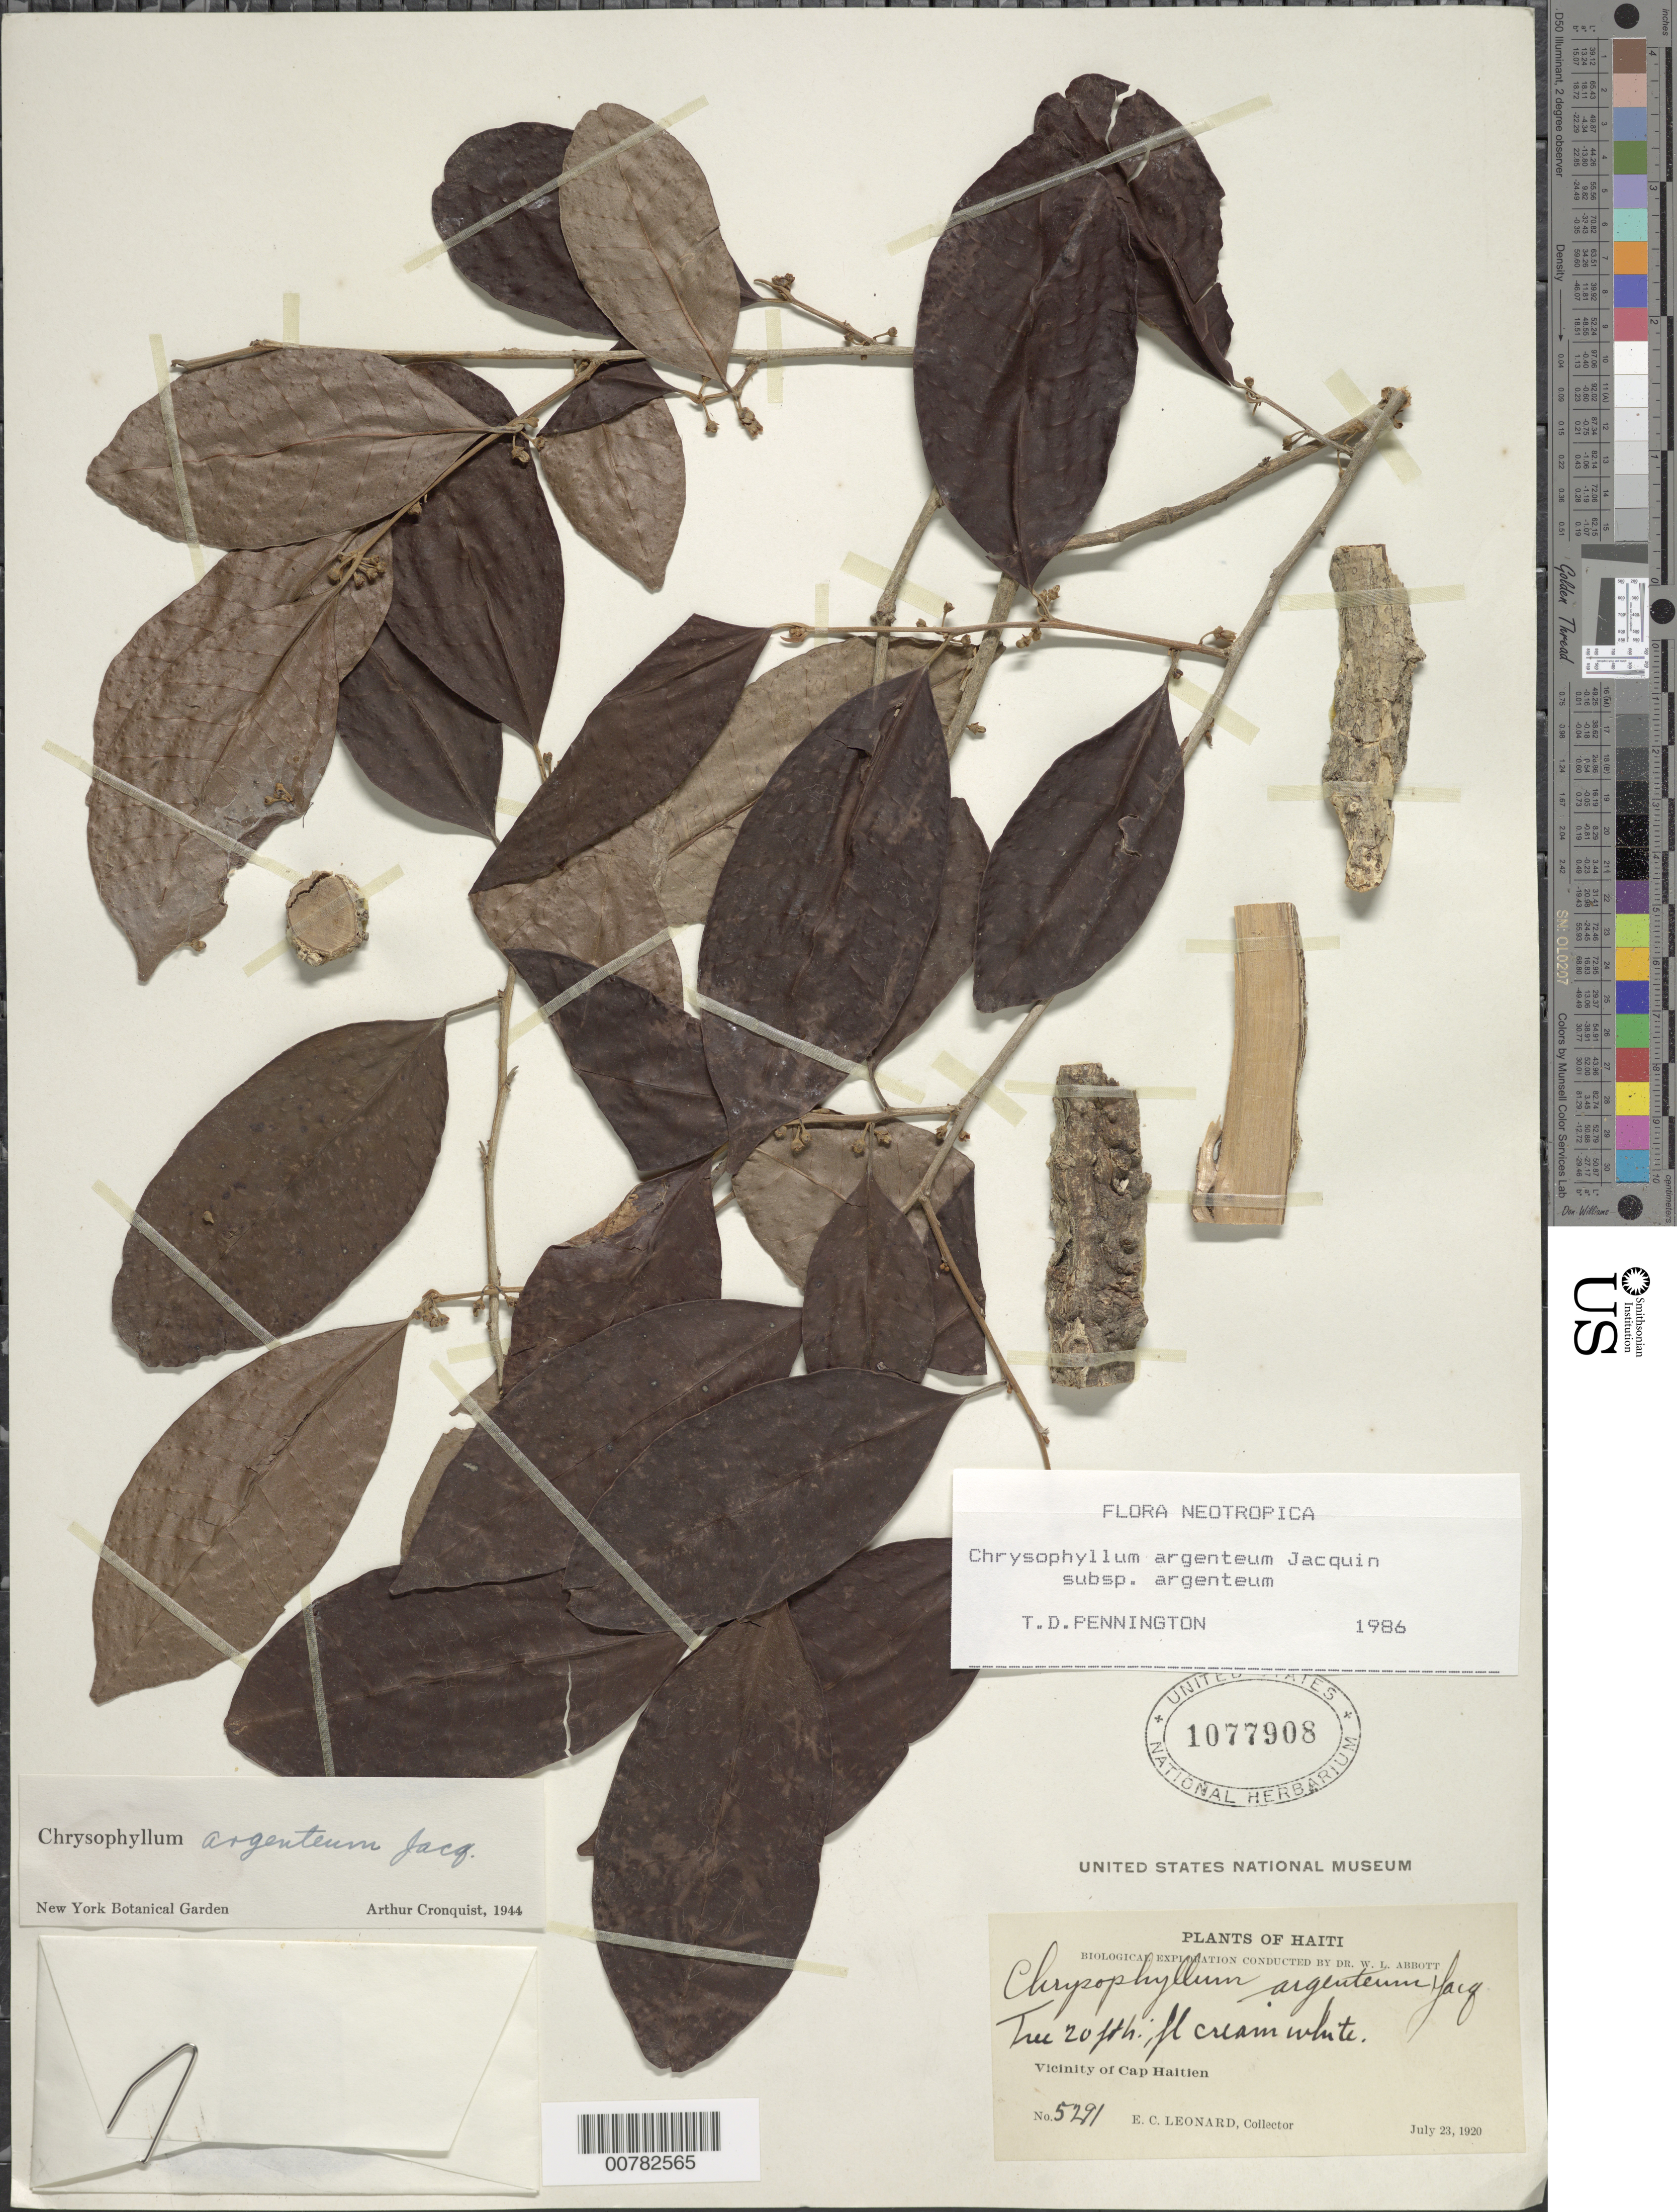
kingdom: Plantae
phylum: Tracheophyta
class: Magnoliopsida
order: Ericales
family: Sapotaceae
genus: Chrysophyllum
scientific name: Chrysophyllum argenteum subsp. auratum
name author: (Miq.) T.D. Penn.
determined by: Pennington, T. D., (K)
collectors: E. C. Leonard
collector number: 5291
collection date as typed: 23 Jul 1920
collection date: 1920-07-23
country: Haiti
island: Hispaniola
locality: Vicinity of Cap Haitien.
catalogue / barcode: US 1077908